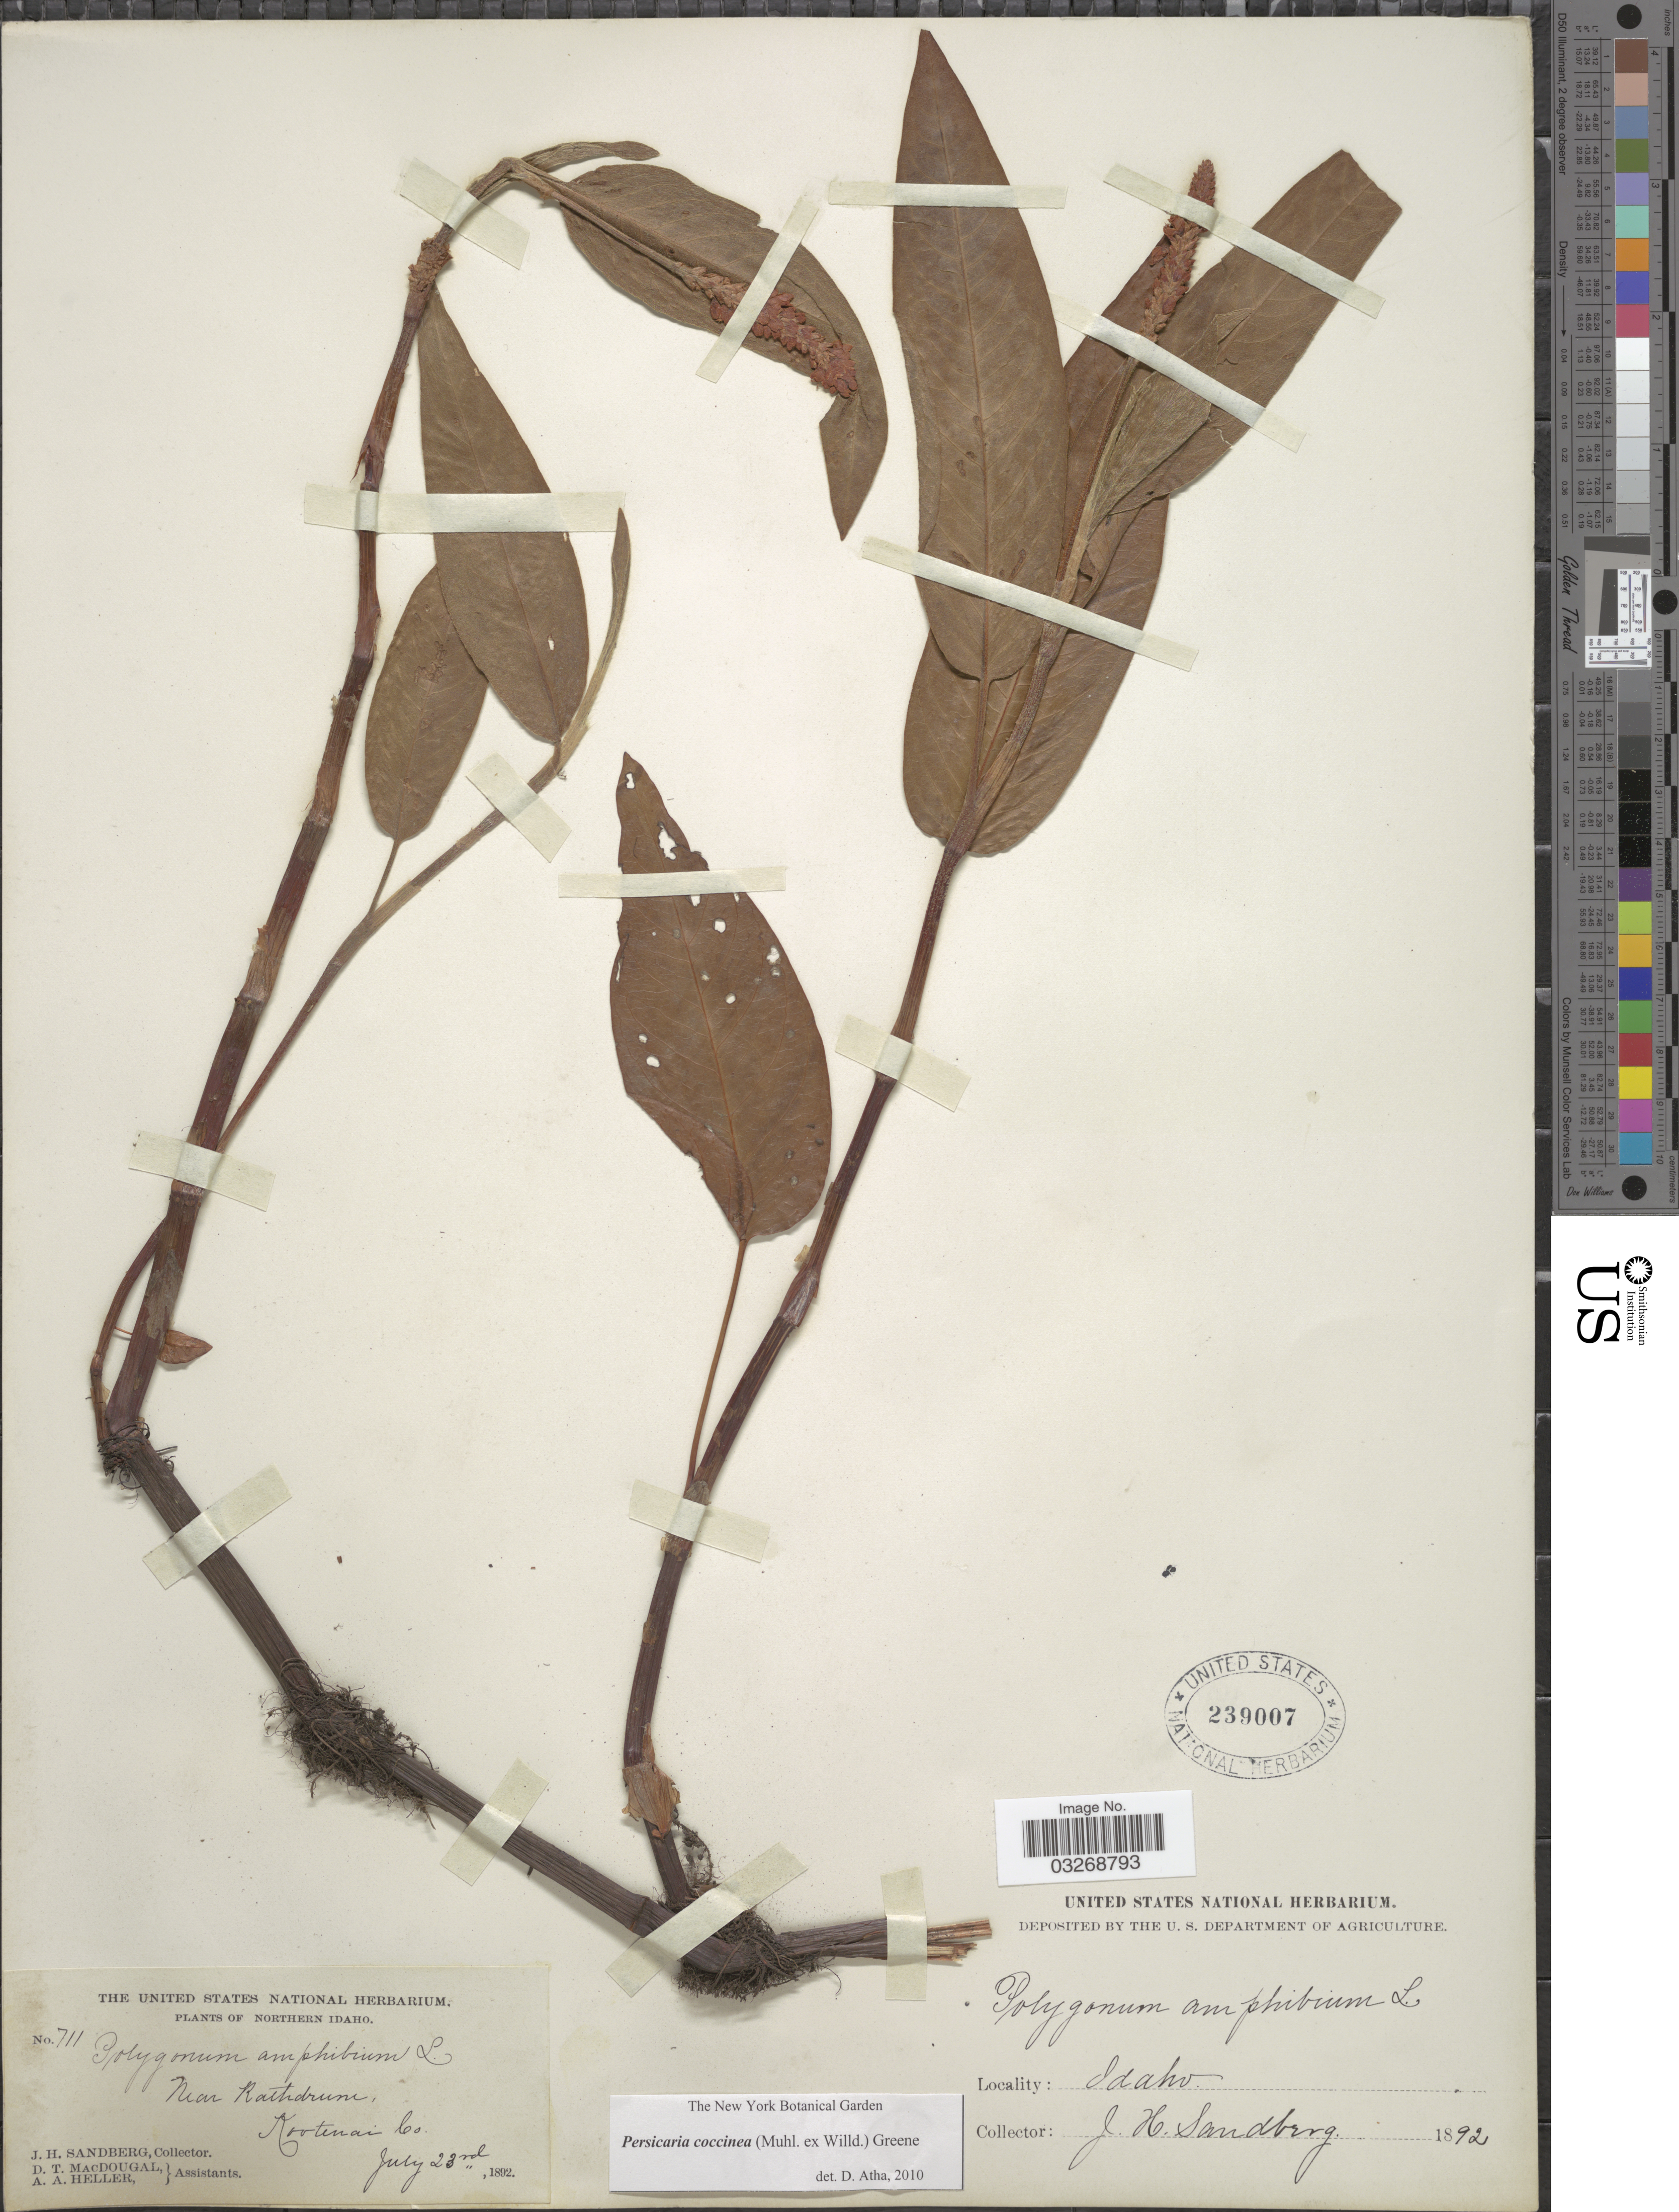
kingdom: Plantae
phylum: Tracheophyta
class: Magnoliopsida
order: Caryophyllales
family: Polygonaceae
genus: Persicaria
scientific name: Persicaria coccinea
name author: (Muhl. ex Willd.) Greene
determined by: Atha, D. E.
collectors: J. H. Sandberg, D. T. MacDougal & A. A. Heller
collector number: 711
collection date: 1892-07-23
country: United States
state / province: Idaho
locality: Northern Idaho. Near Rathdrum, Kootenai Co.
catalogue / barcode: US 239007